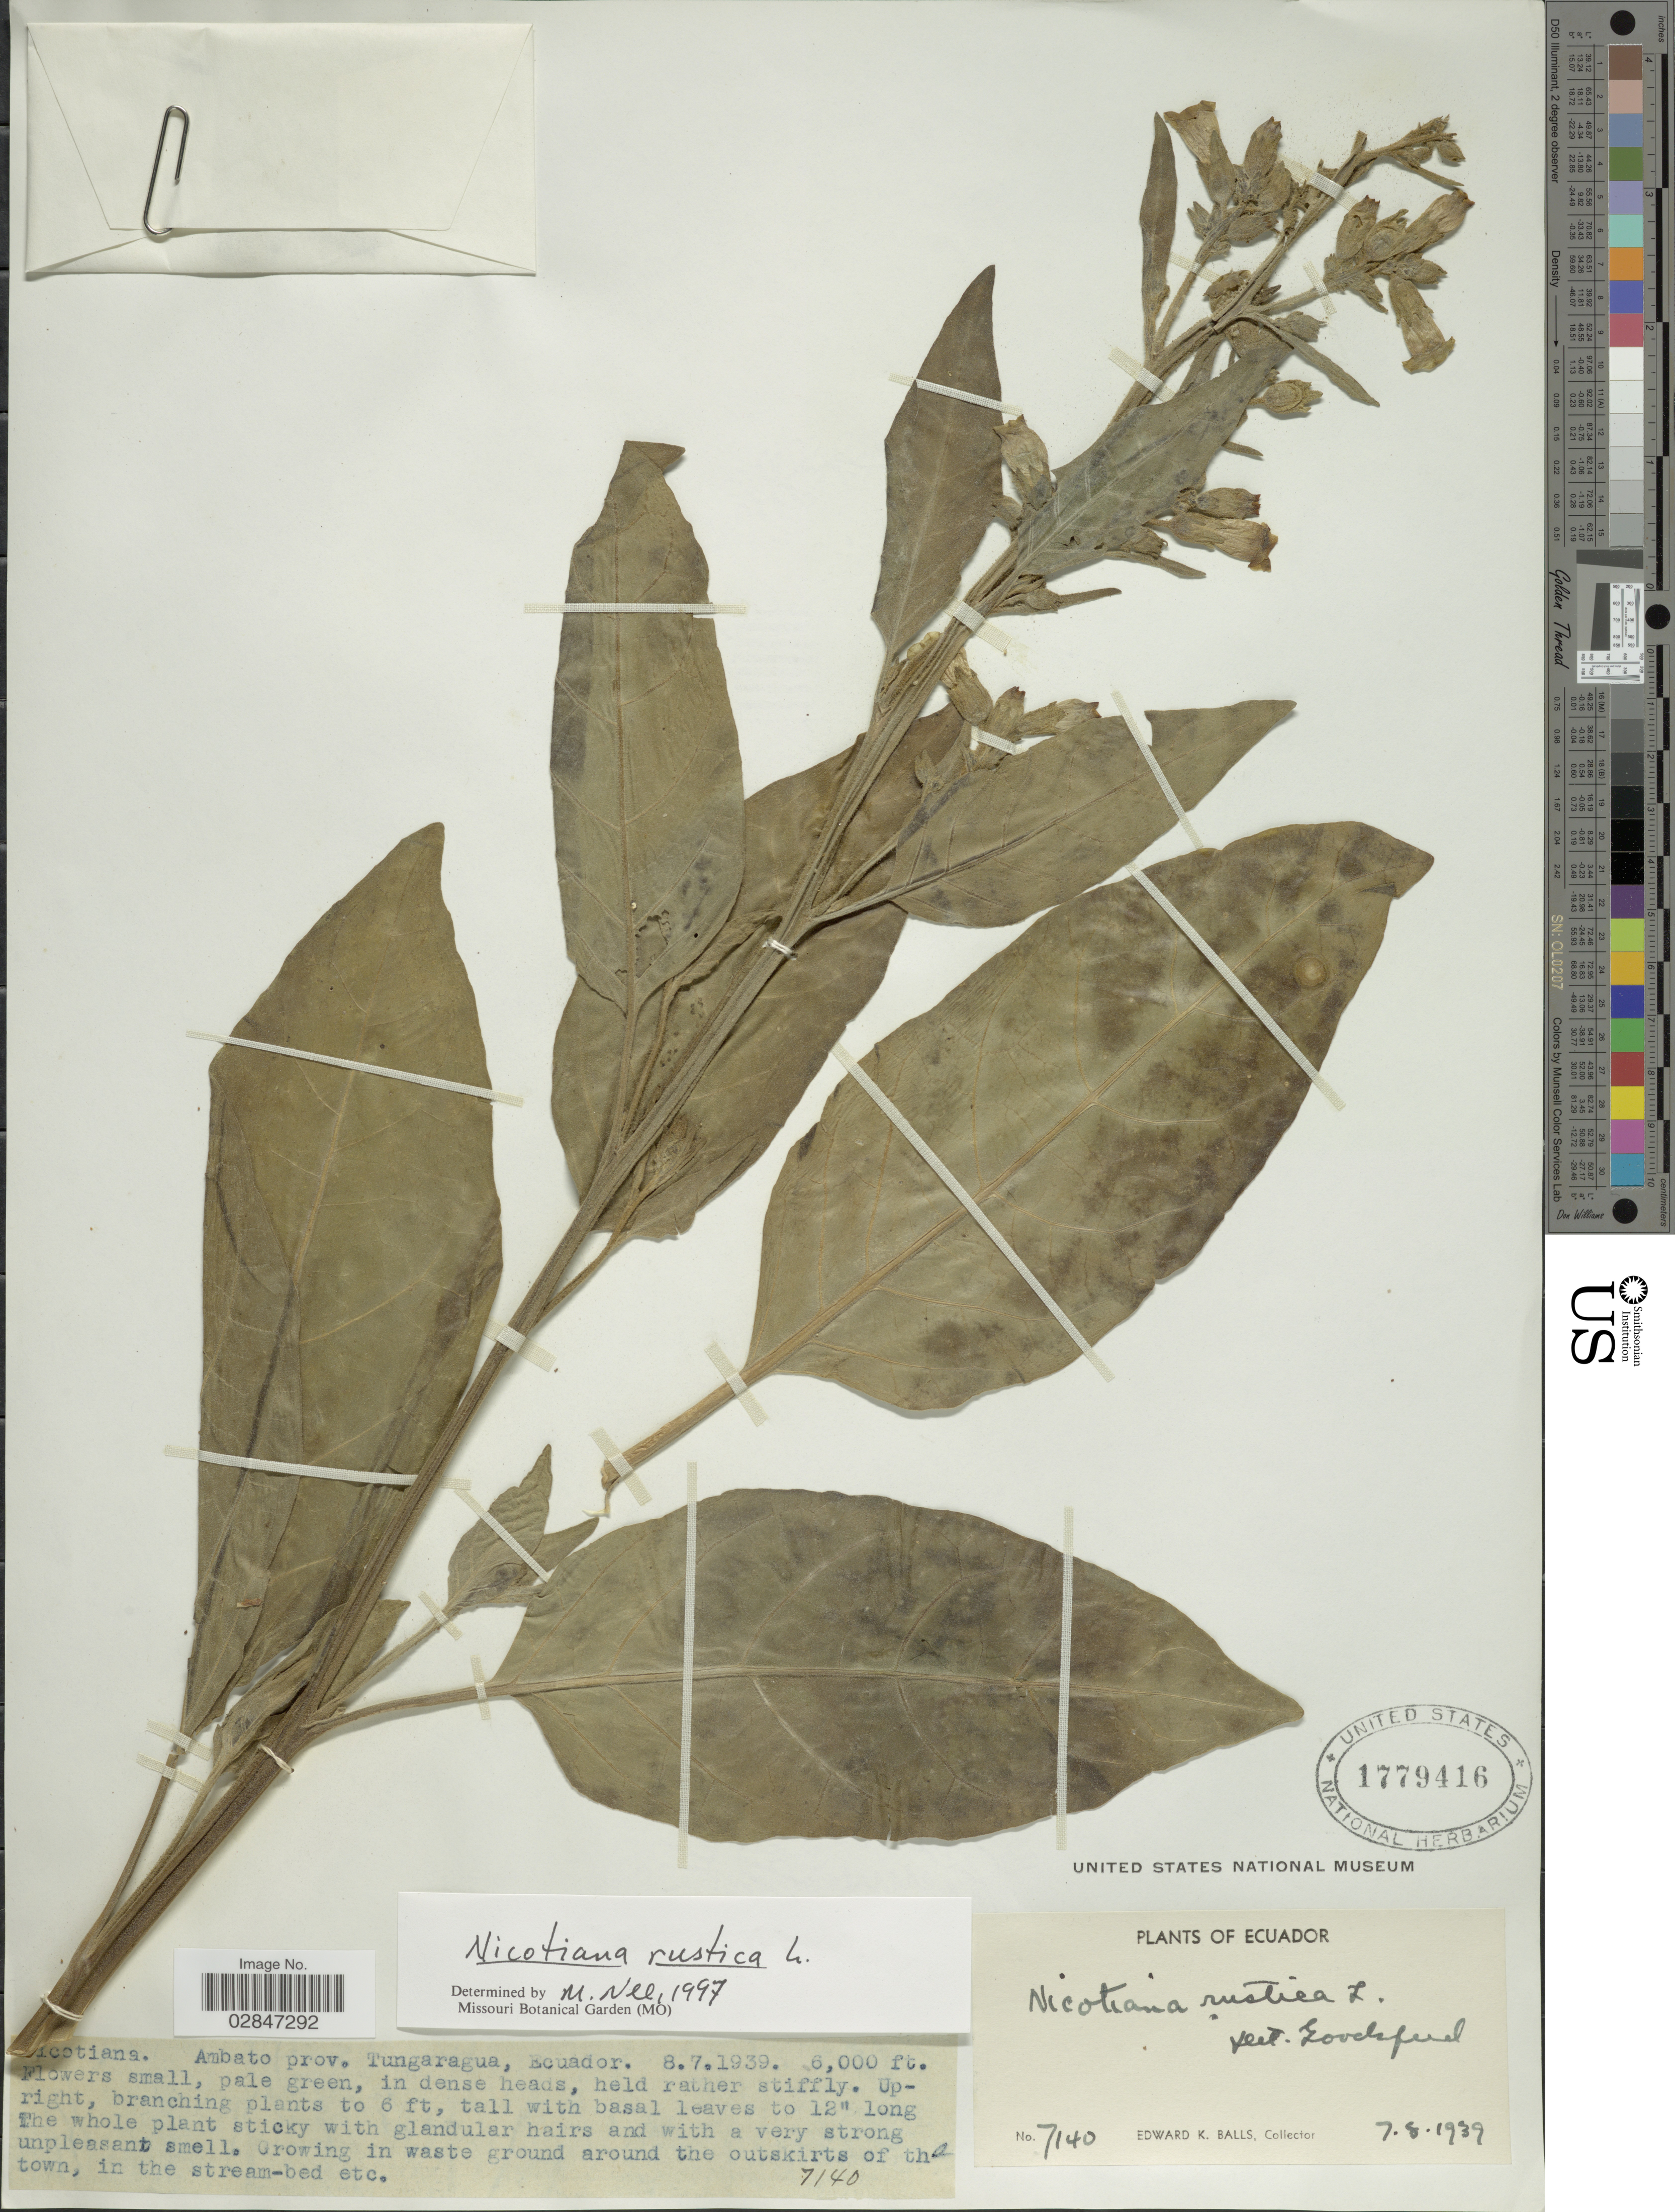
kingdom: Plantae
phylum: Tracheophyta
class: Magnoliopsida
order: Solanales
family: Solanaceae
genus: Nicotiana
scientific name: Nicotiana rustica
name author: L.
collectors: E. K. Balls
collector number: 7140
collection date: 1939-08-07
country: Ecuador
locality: Ambato, prov. Tungaragua, Ecuador.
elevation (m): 1829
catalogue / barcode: US 1779416